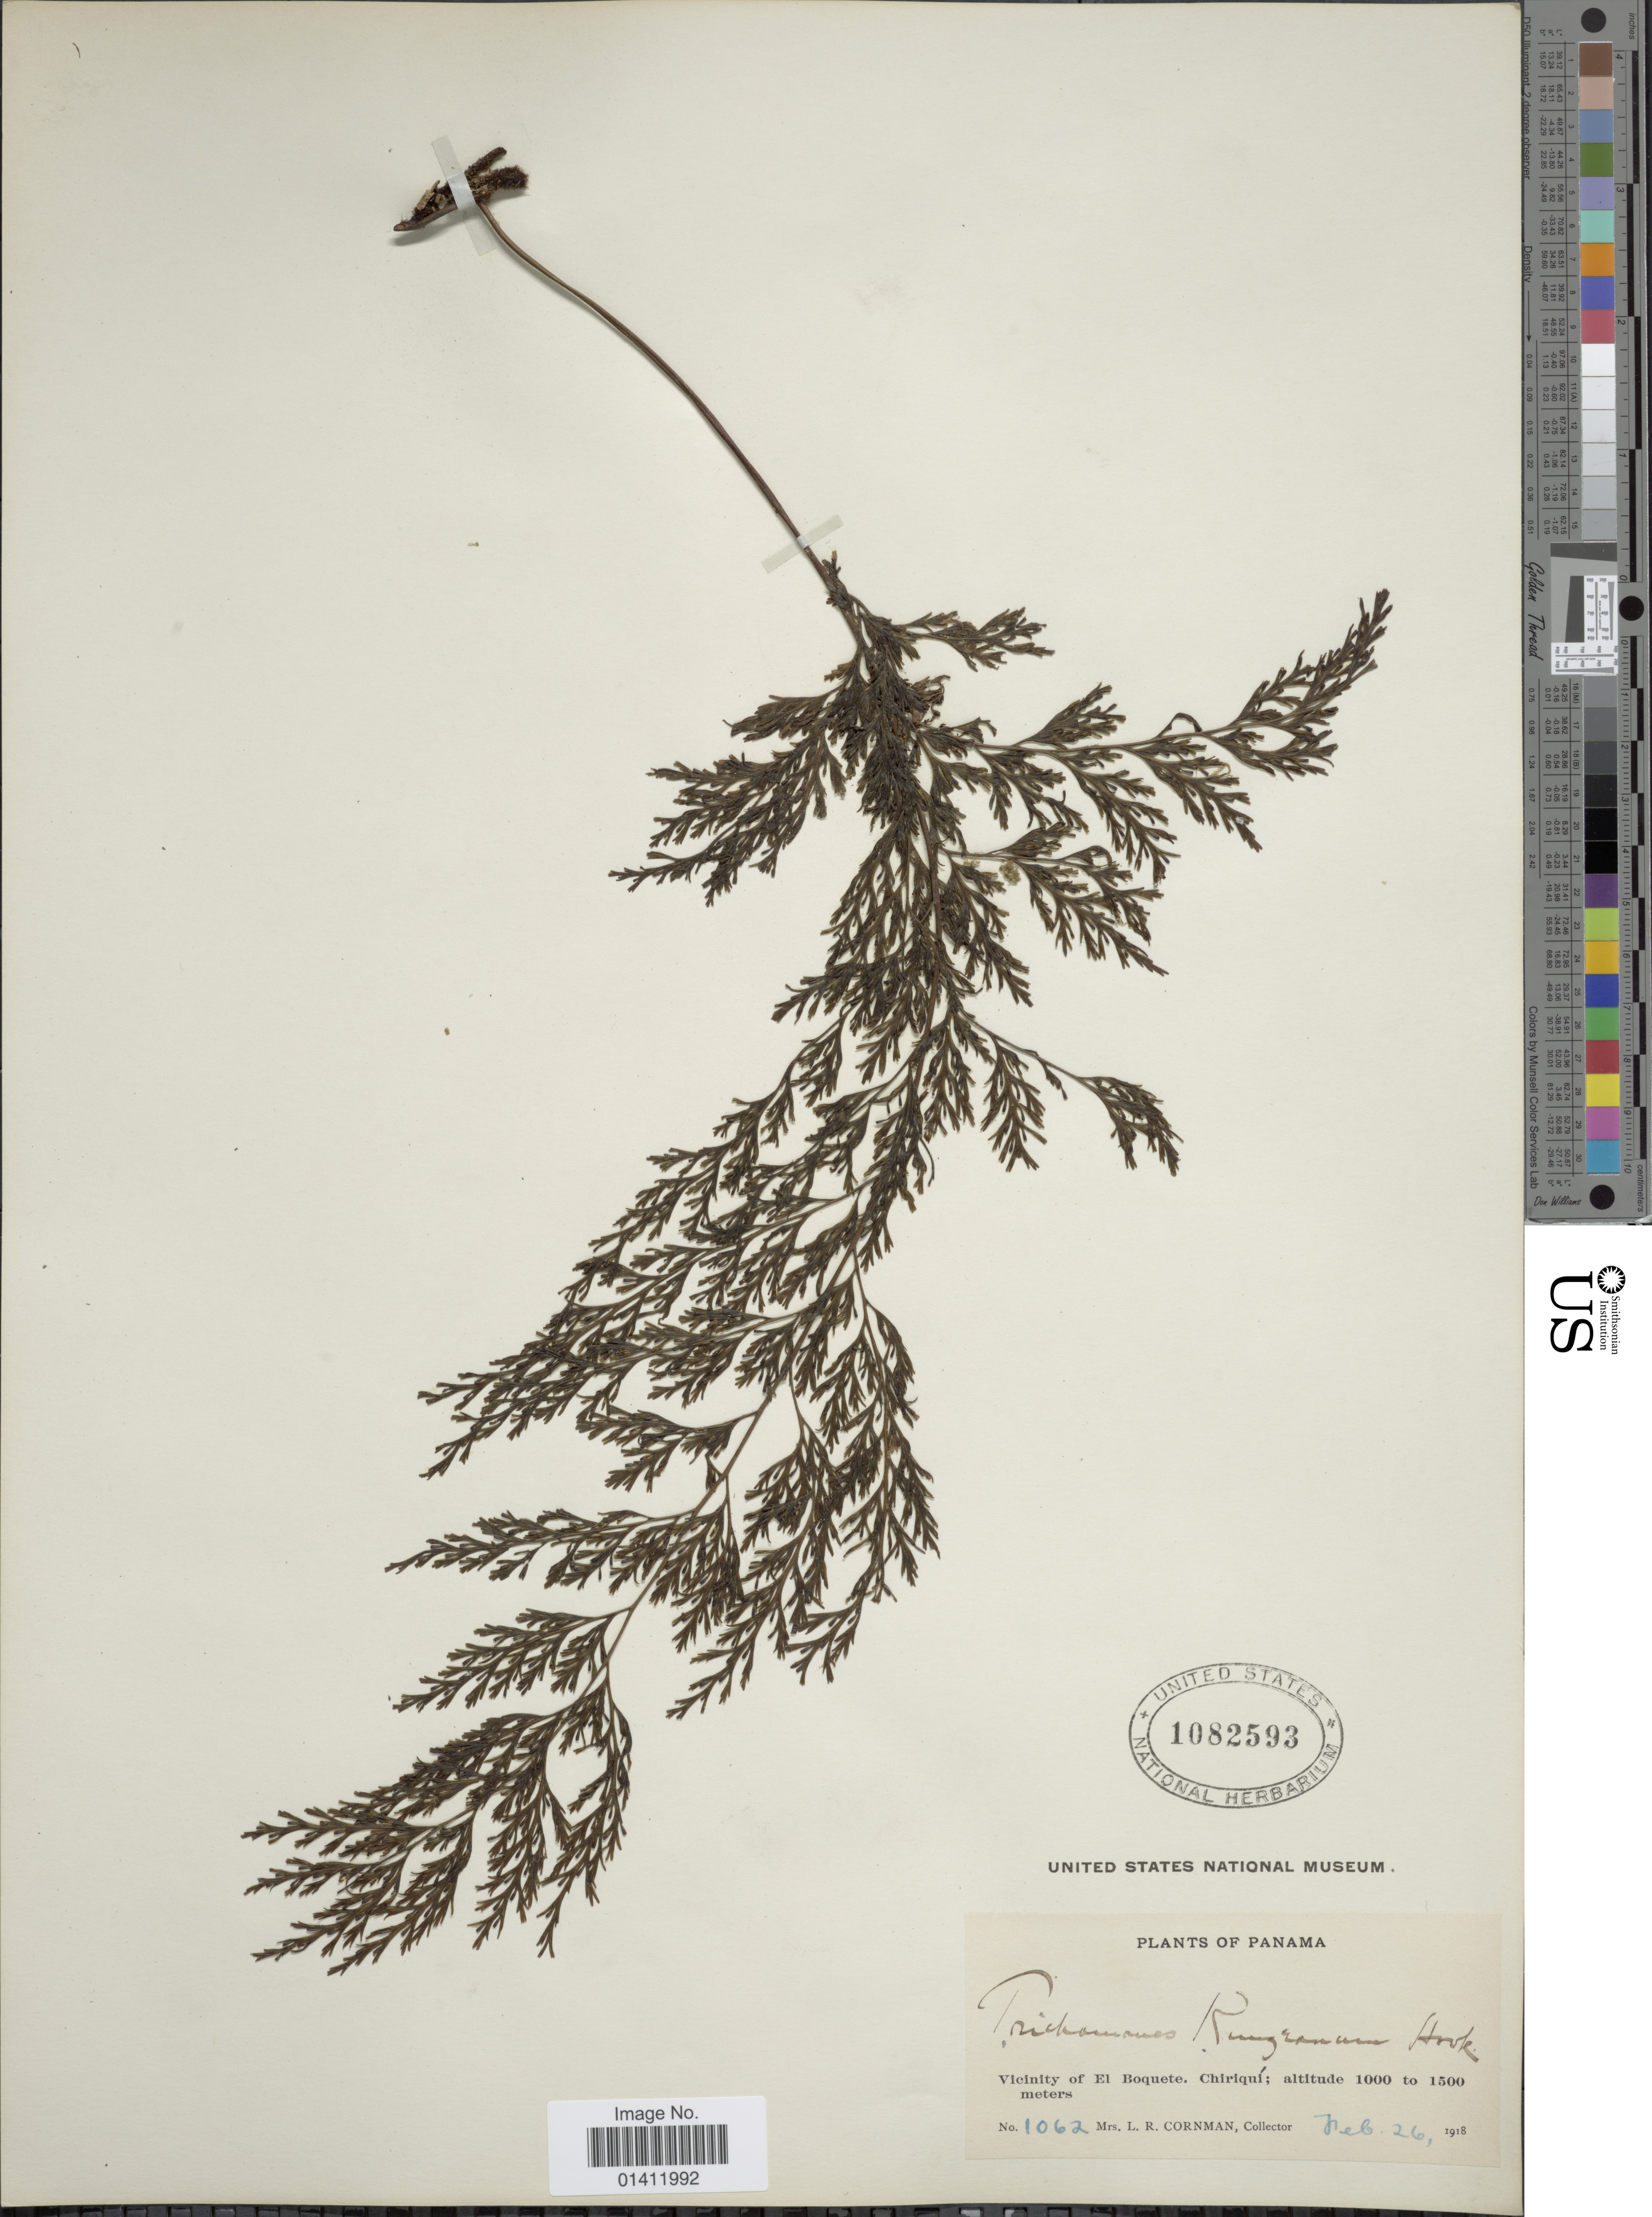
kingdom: Plantae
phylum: Tracheophyta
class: Polypodiopsida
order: Hymenophyllales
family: Hymenophyllaceae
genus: Vandenboschia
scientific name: Vandenboschia radicans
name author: (Sw.) Copel.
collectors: L. Cornman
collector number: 1062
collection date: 1918-02-26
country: Panama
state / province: Chiriqui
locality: Vicinity of El Boquete.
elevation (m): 1000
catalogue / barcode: US 1082593